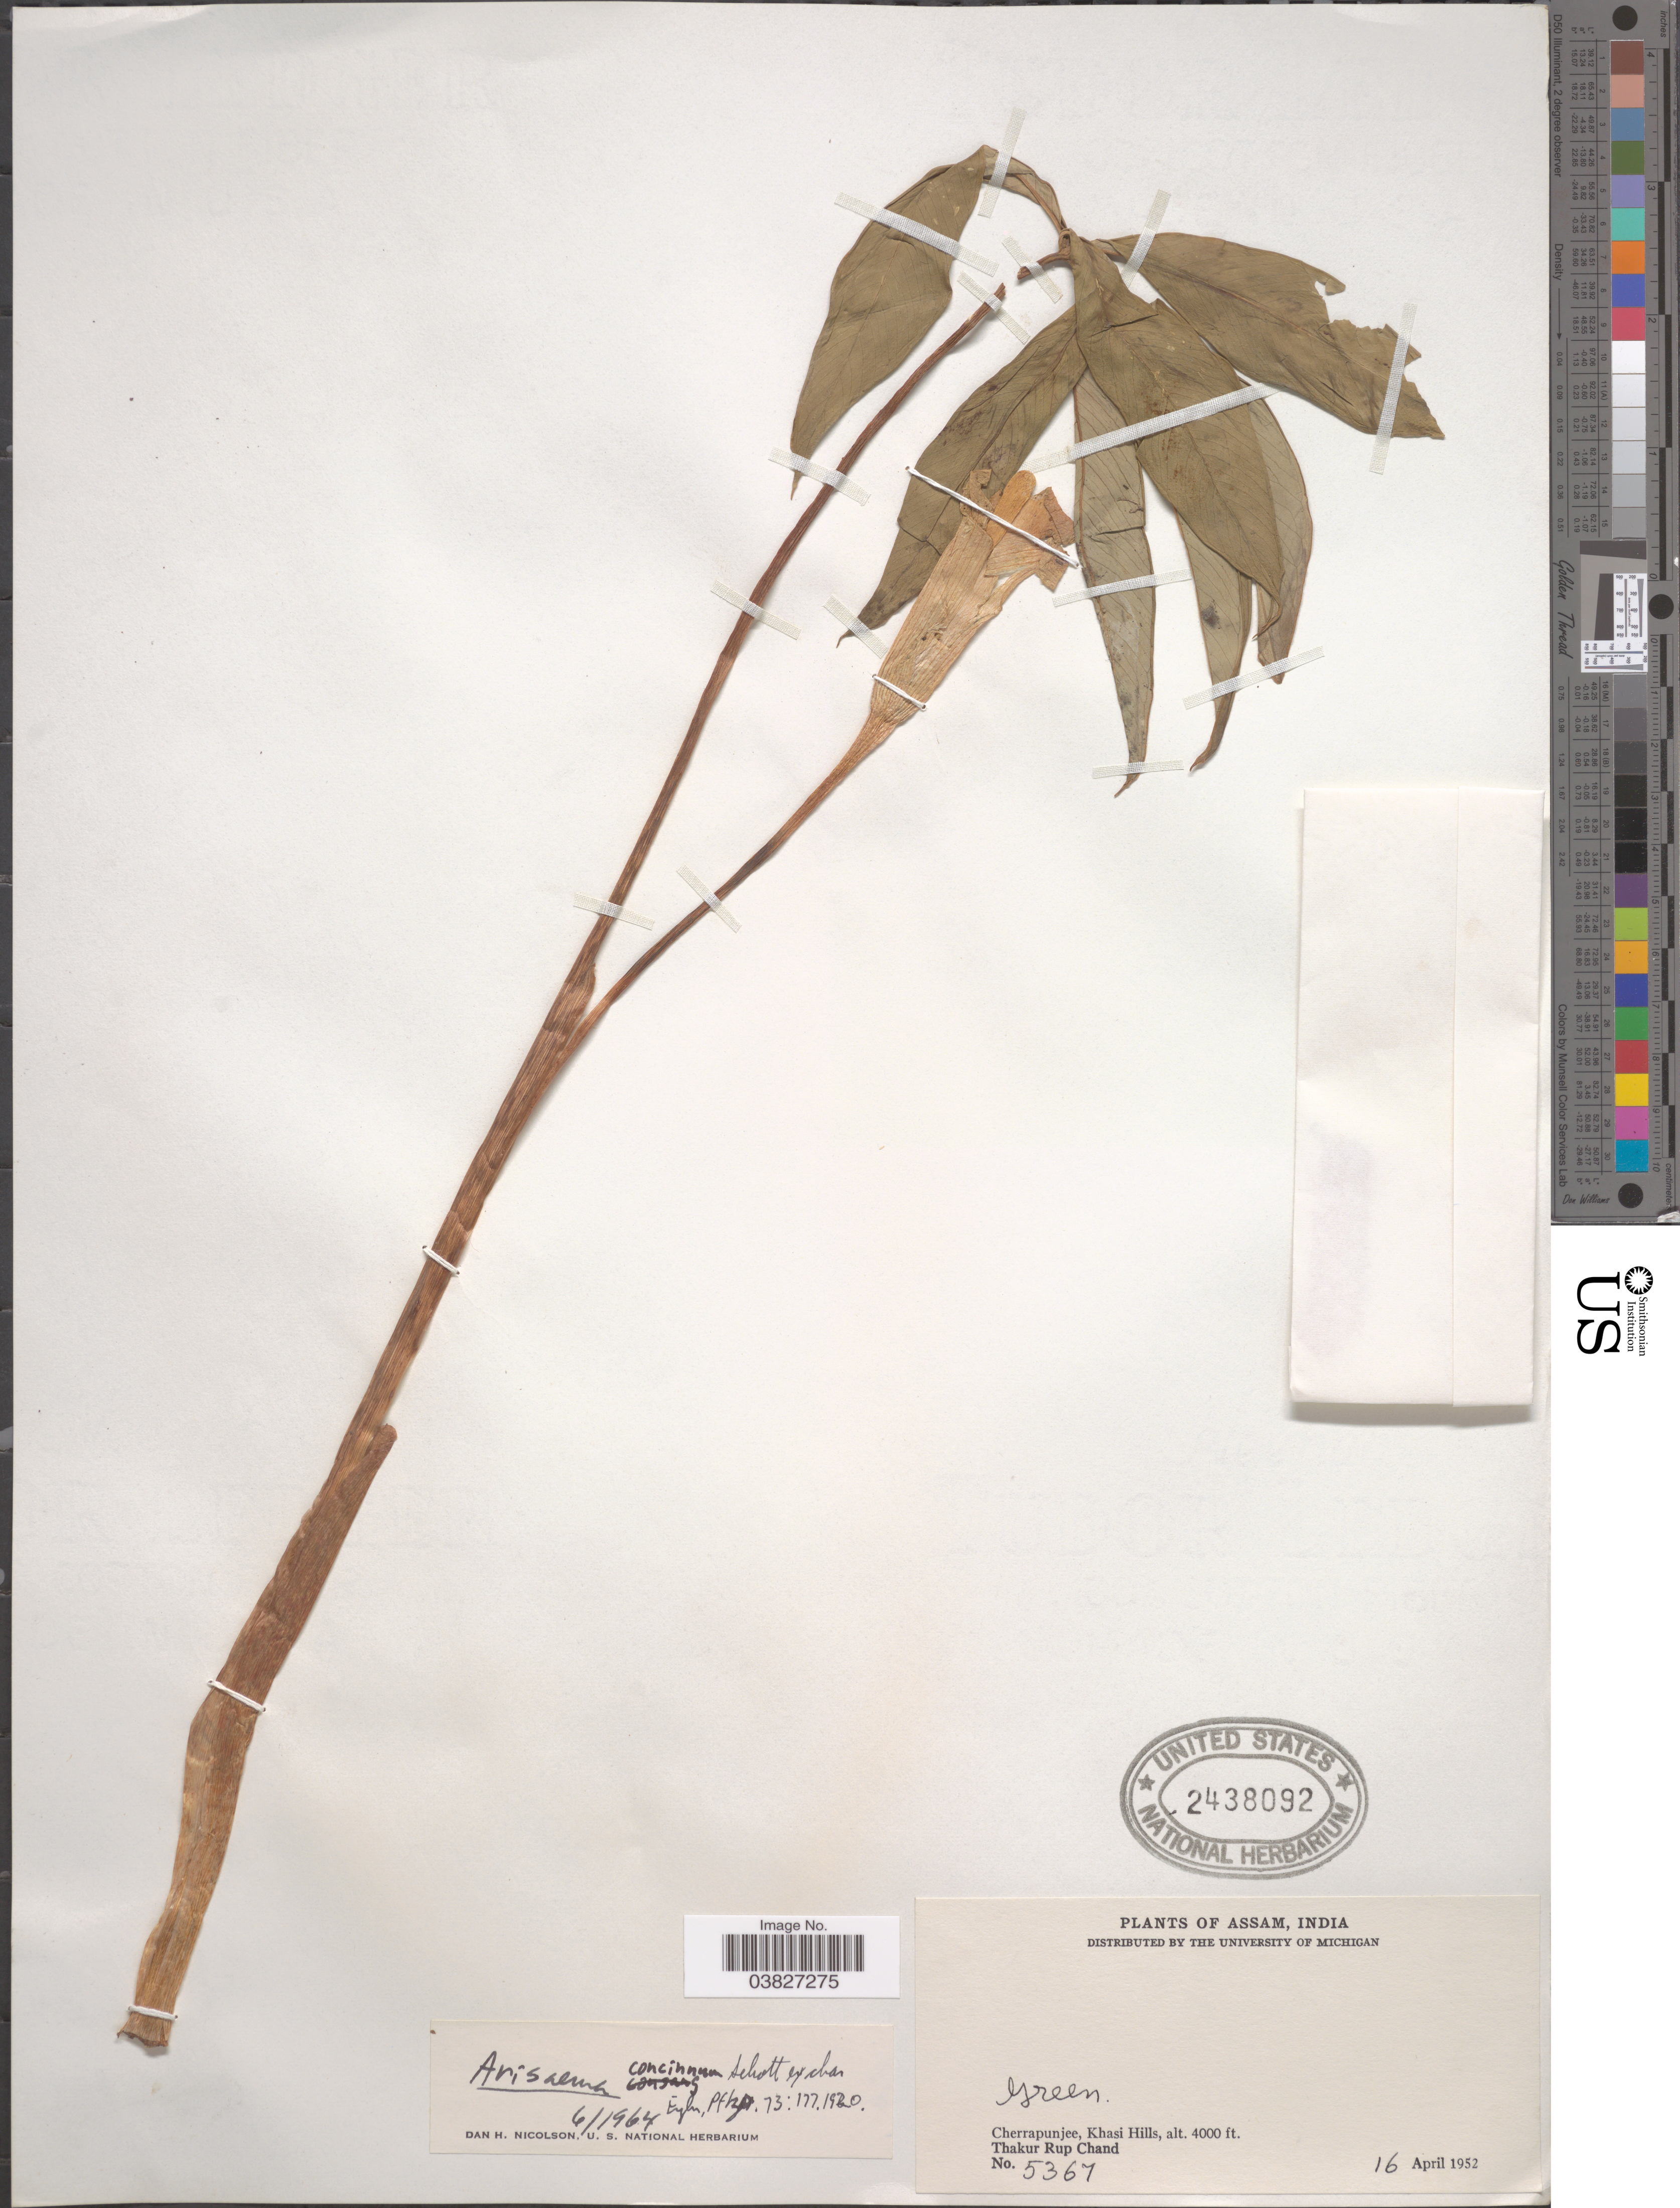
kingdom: Plantae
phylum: Tracheophyta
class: Liliopsida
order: Alismatales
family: Araceae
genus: Arisaema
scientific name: Arisaema concinnum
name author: Schott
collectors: T. R. Chand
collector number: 5367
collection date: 1952-04-16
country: India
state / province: Meghalaya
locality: Cherrapunjee. Khasi Hills.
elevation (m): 1219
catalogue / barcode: US 2438092